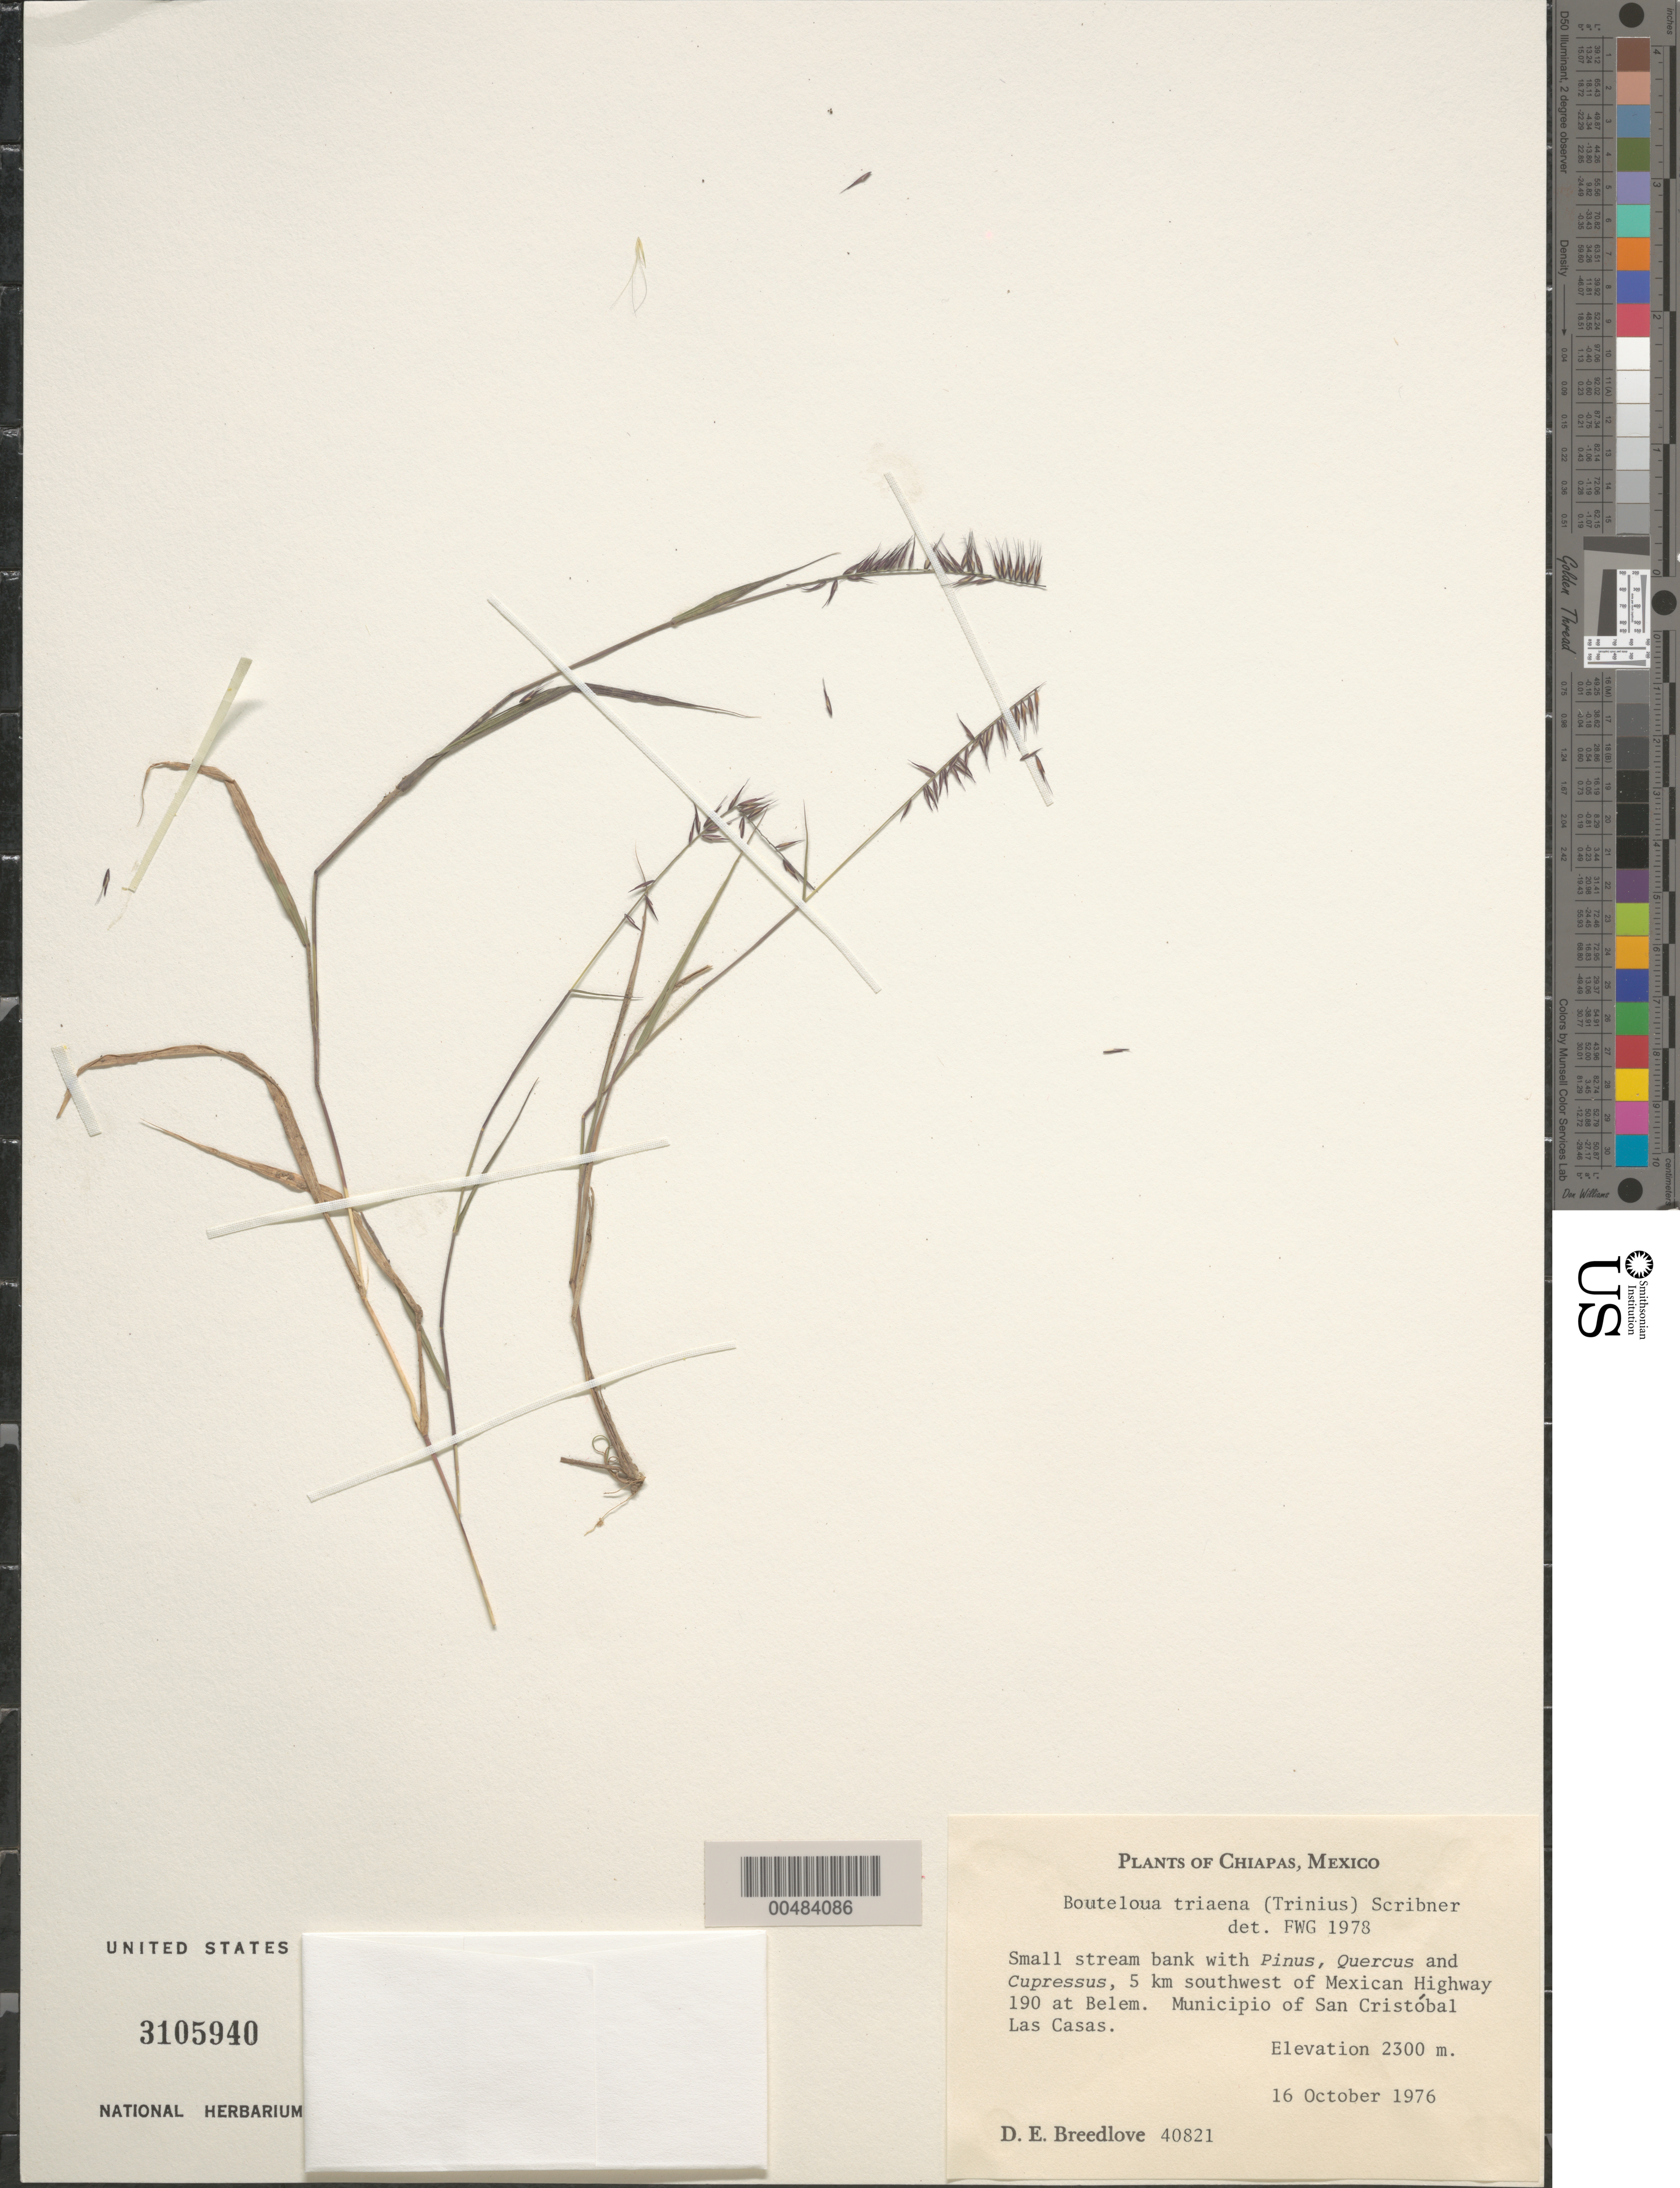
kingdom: Plantae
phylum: Tracheophyta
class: Liliopsida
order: Poales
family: Poaceae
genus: Bouteloua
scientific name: Bouteloua triaena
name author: (Trin. ex Spreng.) Scribn.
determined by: Gould, F. W.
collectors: D. E. Breedlove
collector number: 40821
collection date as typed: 16 Oct 1976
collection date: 1976-10-16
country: Mexico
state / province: Chiapas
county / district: San Cristóbal De Las Casas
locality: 5 km SW of Mexican Highway 190 at Belem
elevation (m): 2300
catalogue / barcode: US 3105940